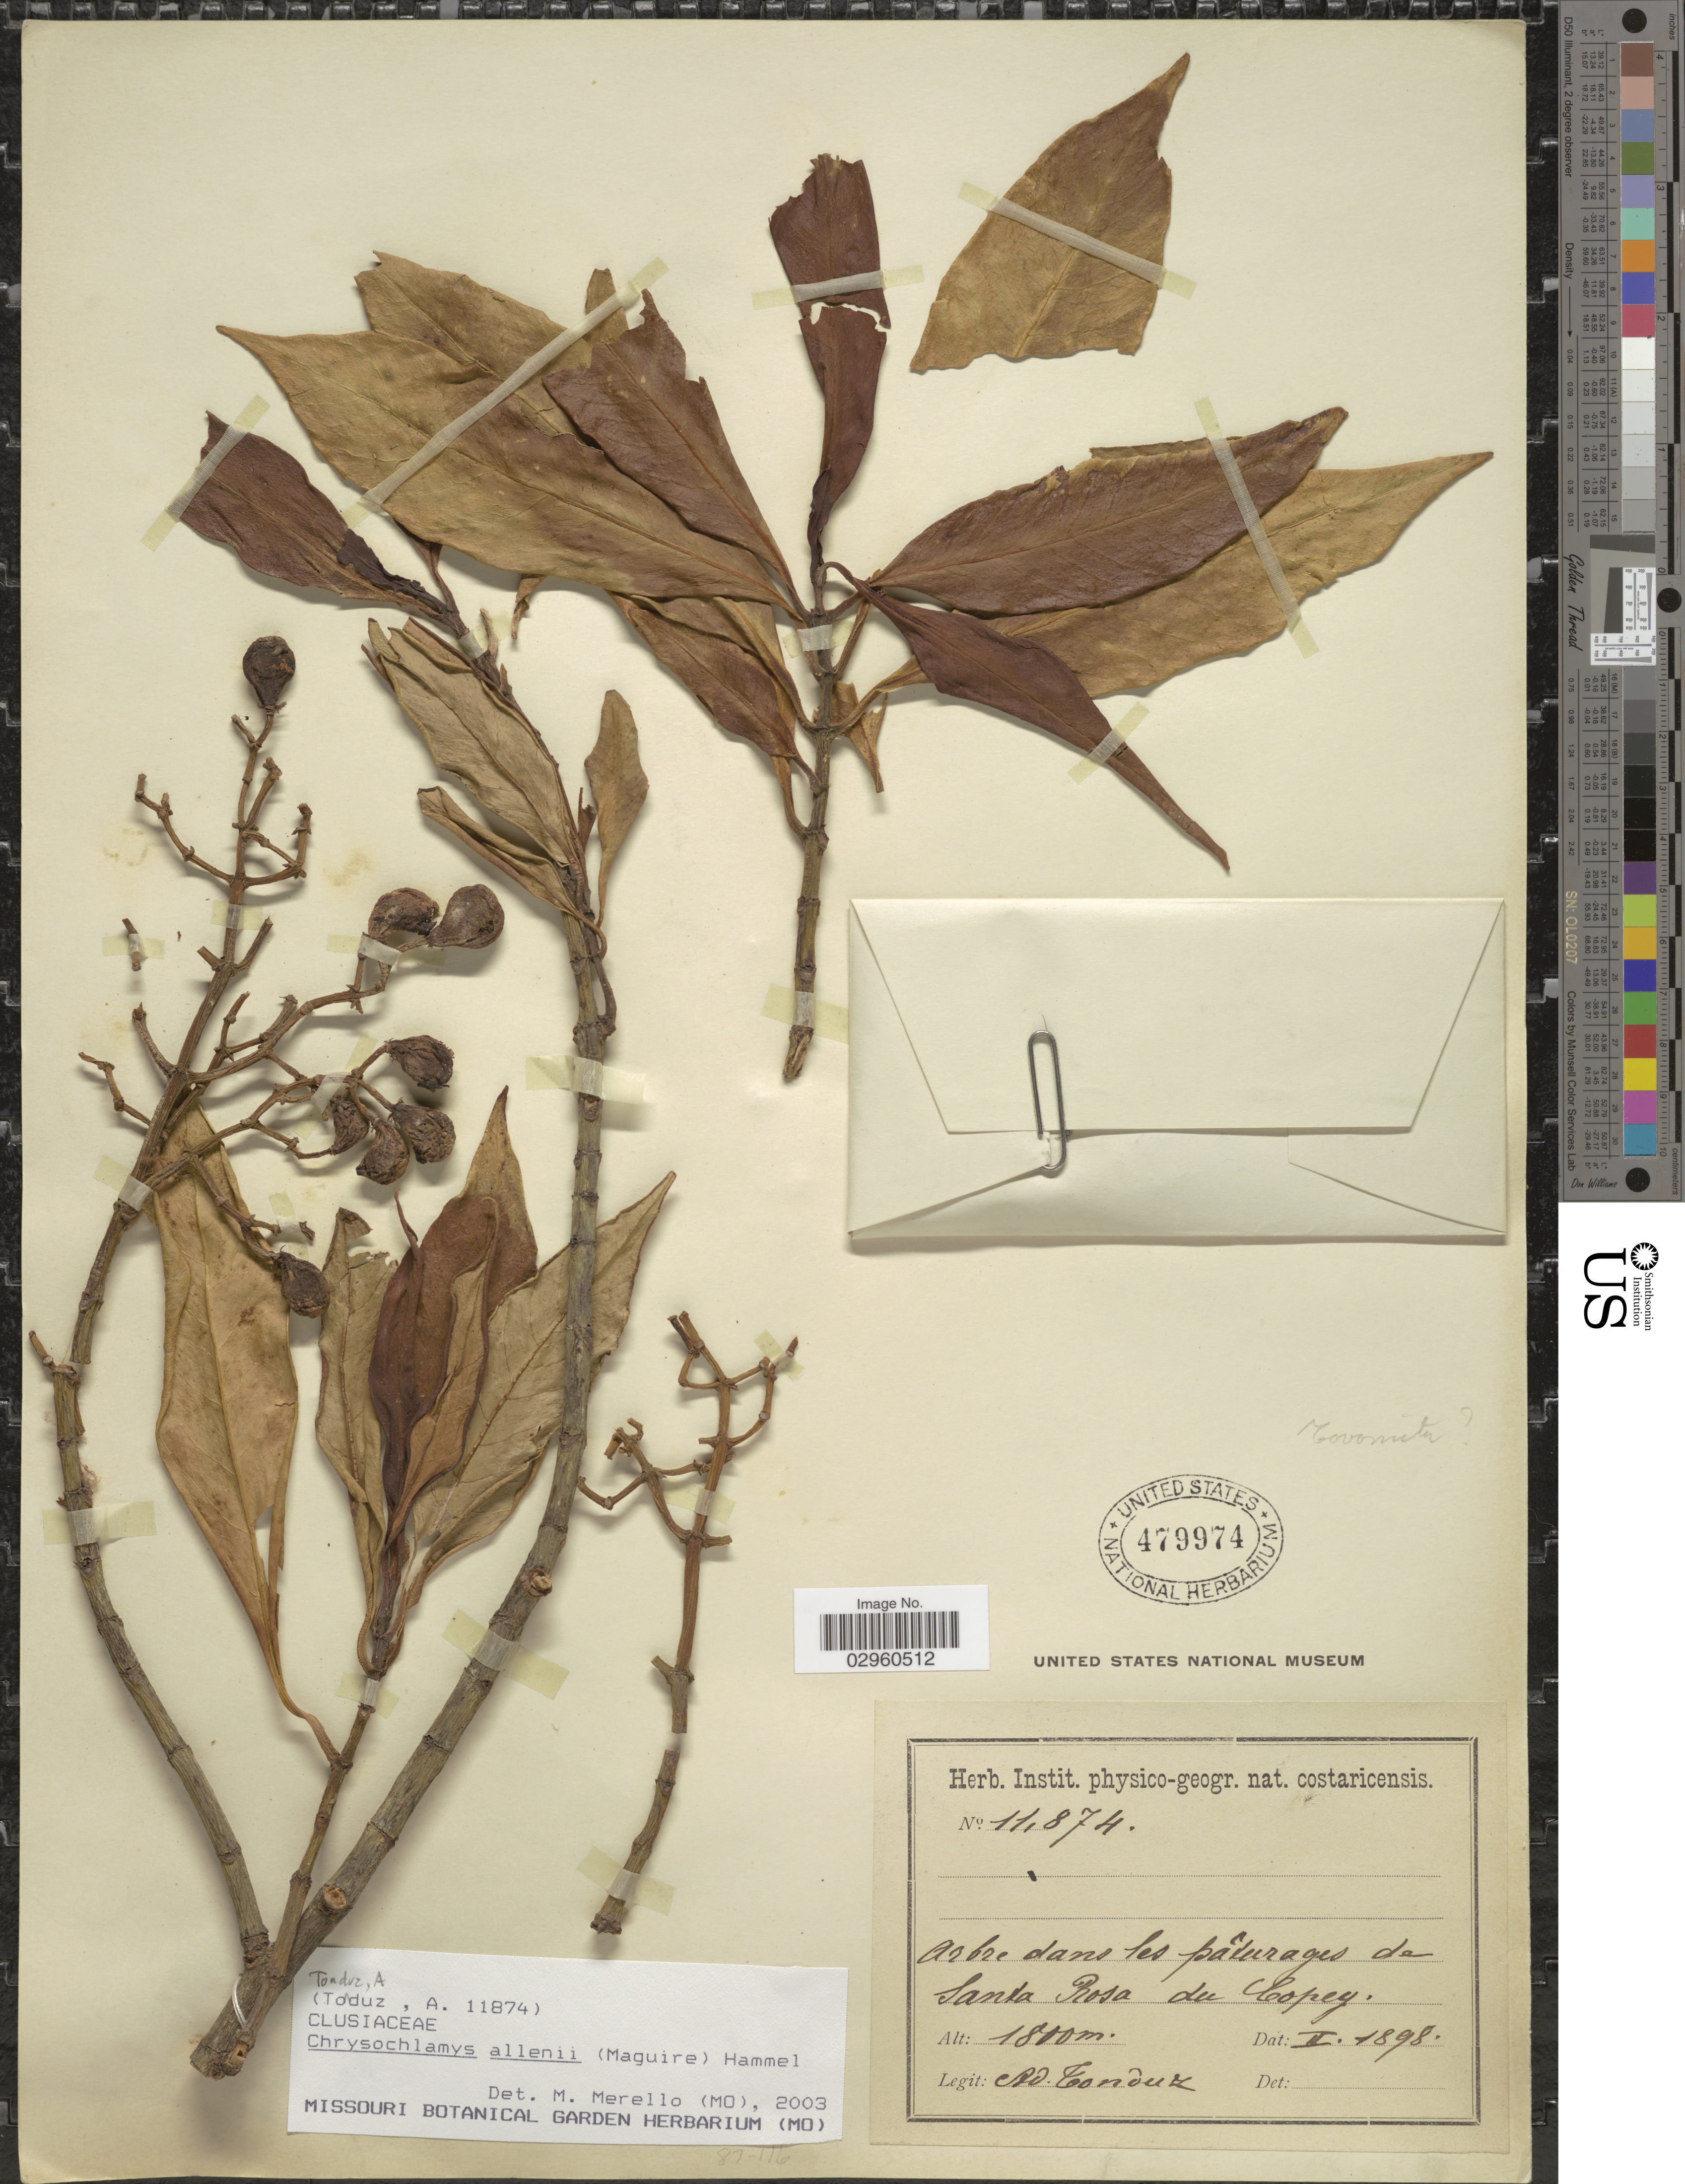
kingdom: Plantae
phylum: Tracheophyta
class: Magnoliopsida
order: Malpighiales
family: Clusiaceae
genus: Chrysochlamys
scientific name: Chrysochlamys allenii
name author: (Maguire) Hammel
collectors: A. Tonduz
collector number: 11874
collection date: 1898-02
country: Costa Rica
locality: Arbre dans les pâturages de Santa Rosa du Copey.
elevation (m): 1800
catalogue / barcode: US 479974